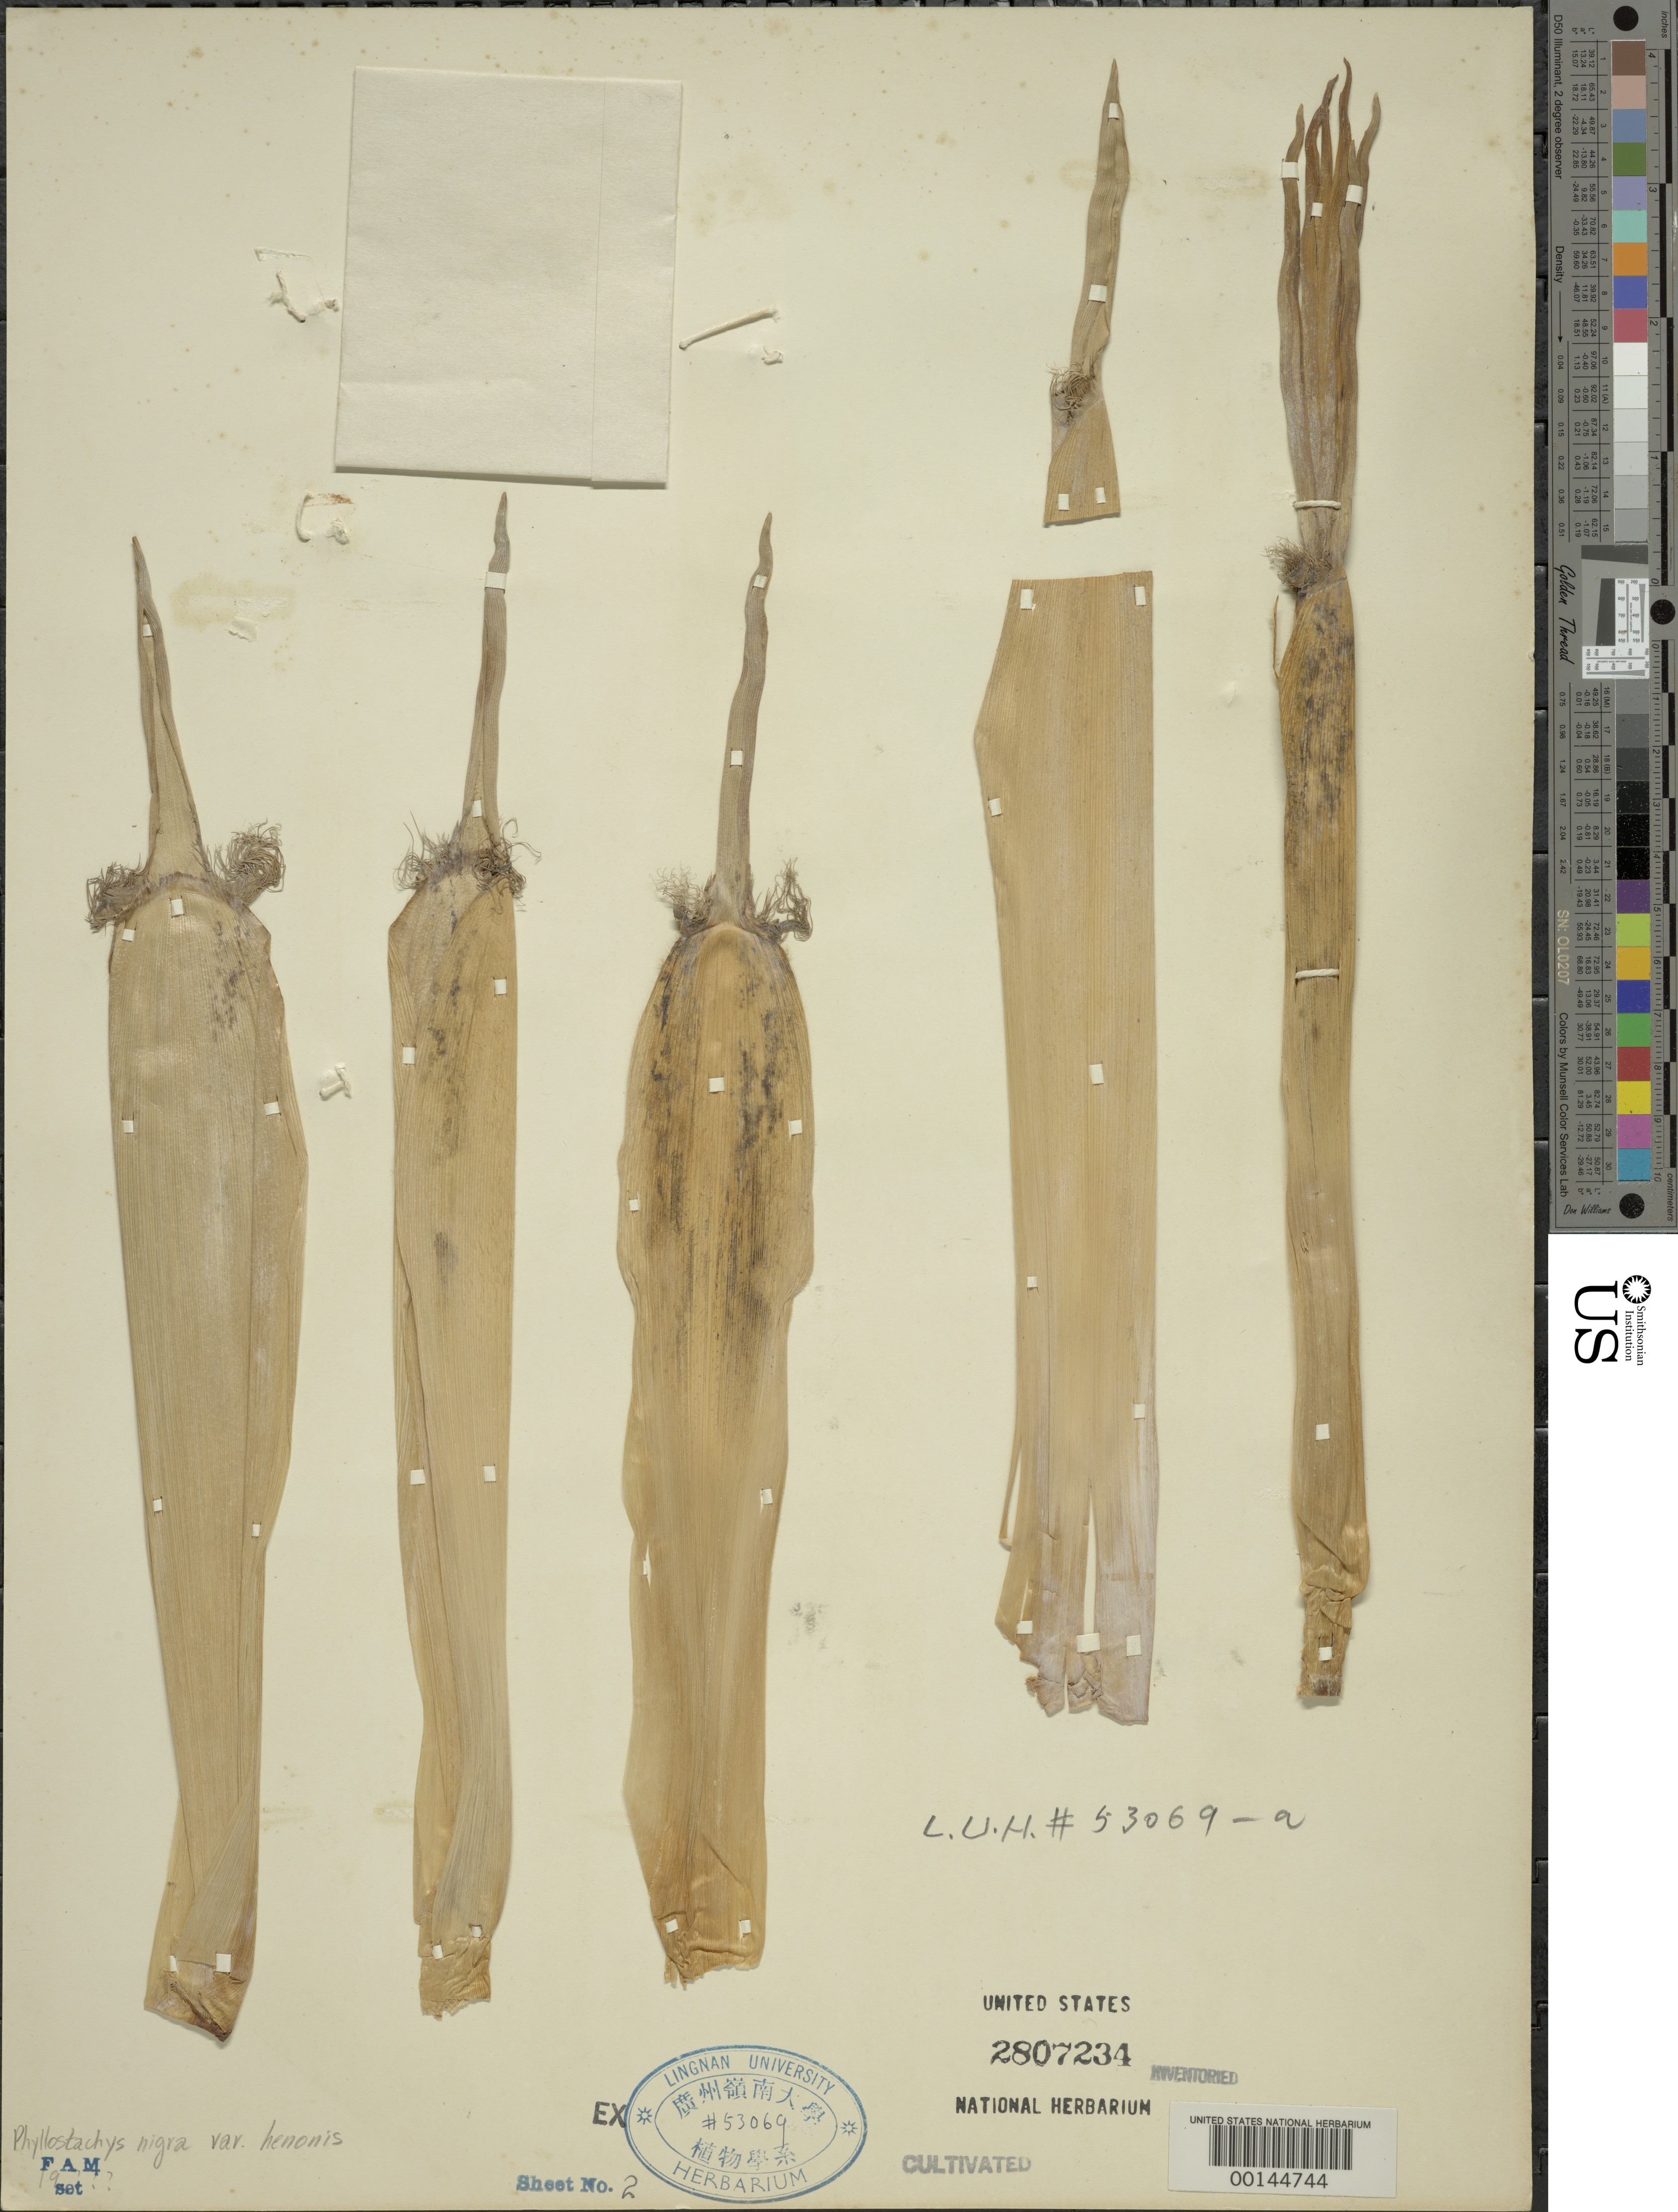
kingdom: Plantae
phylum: Tracheophyta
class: Liliopsida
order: Poales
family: Poaceae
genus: Phyllostachys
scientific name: Phyllostachys nigra var. henonis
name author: (Mitford) Stapf ex Rendle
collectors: C. Tso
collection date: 1929-05-24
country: China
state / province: Guangdong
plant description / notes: Sh, ns, lu 53069a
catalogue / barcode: US 2807234